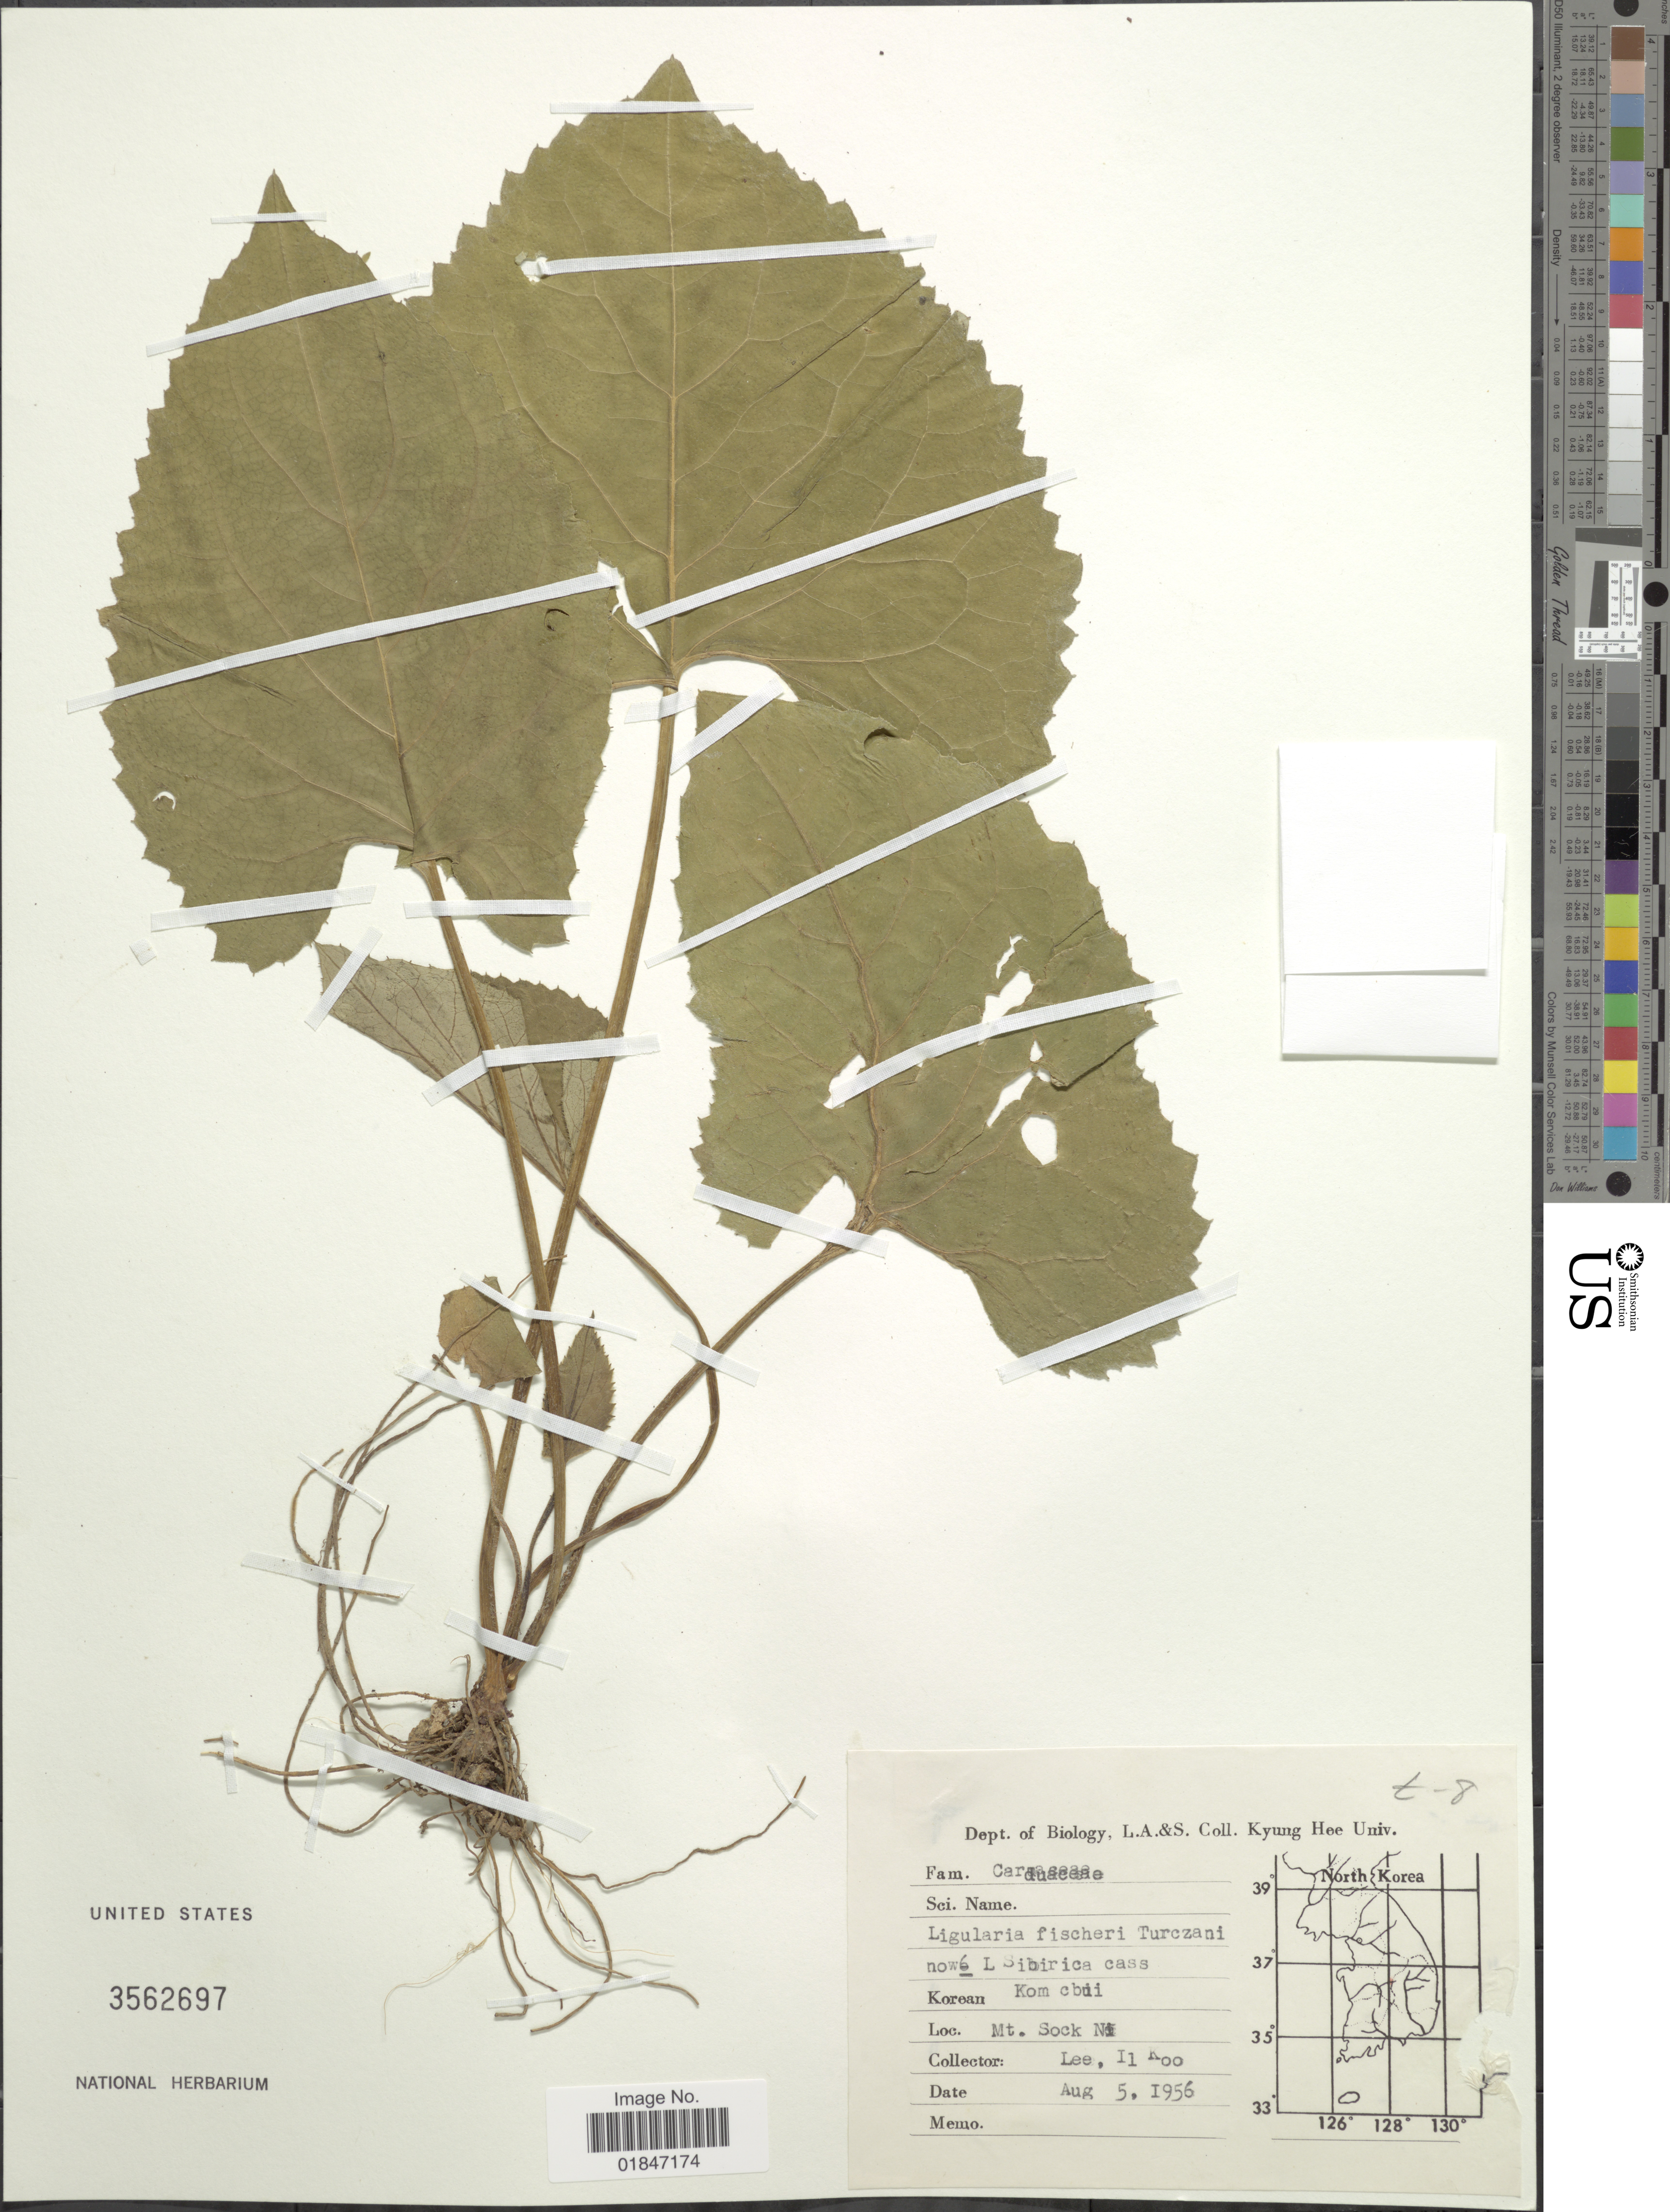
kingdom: Plantae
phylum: Tracheophyta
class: Magnoliopsida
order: Asterales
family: Asteraceae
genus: Ligularia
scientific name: Ligularia fischeri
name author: (Ledeb.) Turcz.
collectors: I. Lee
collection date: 1956-08-05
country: South Korea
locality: Mt. Sock Ni.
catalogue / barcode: US 3562697